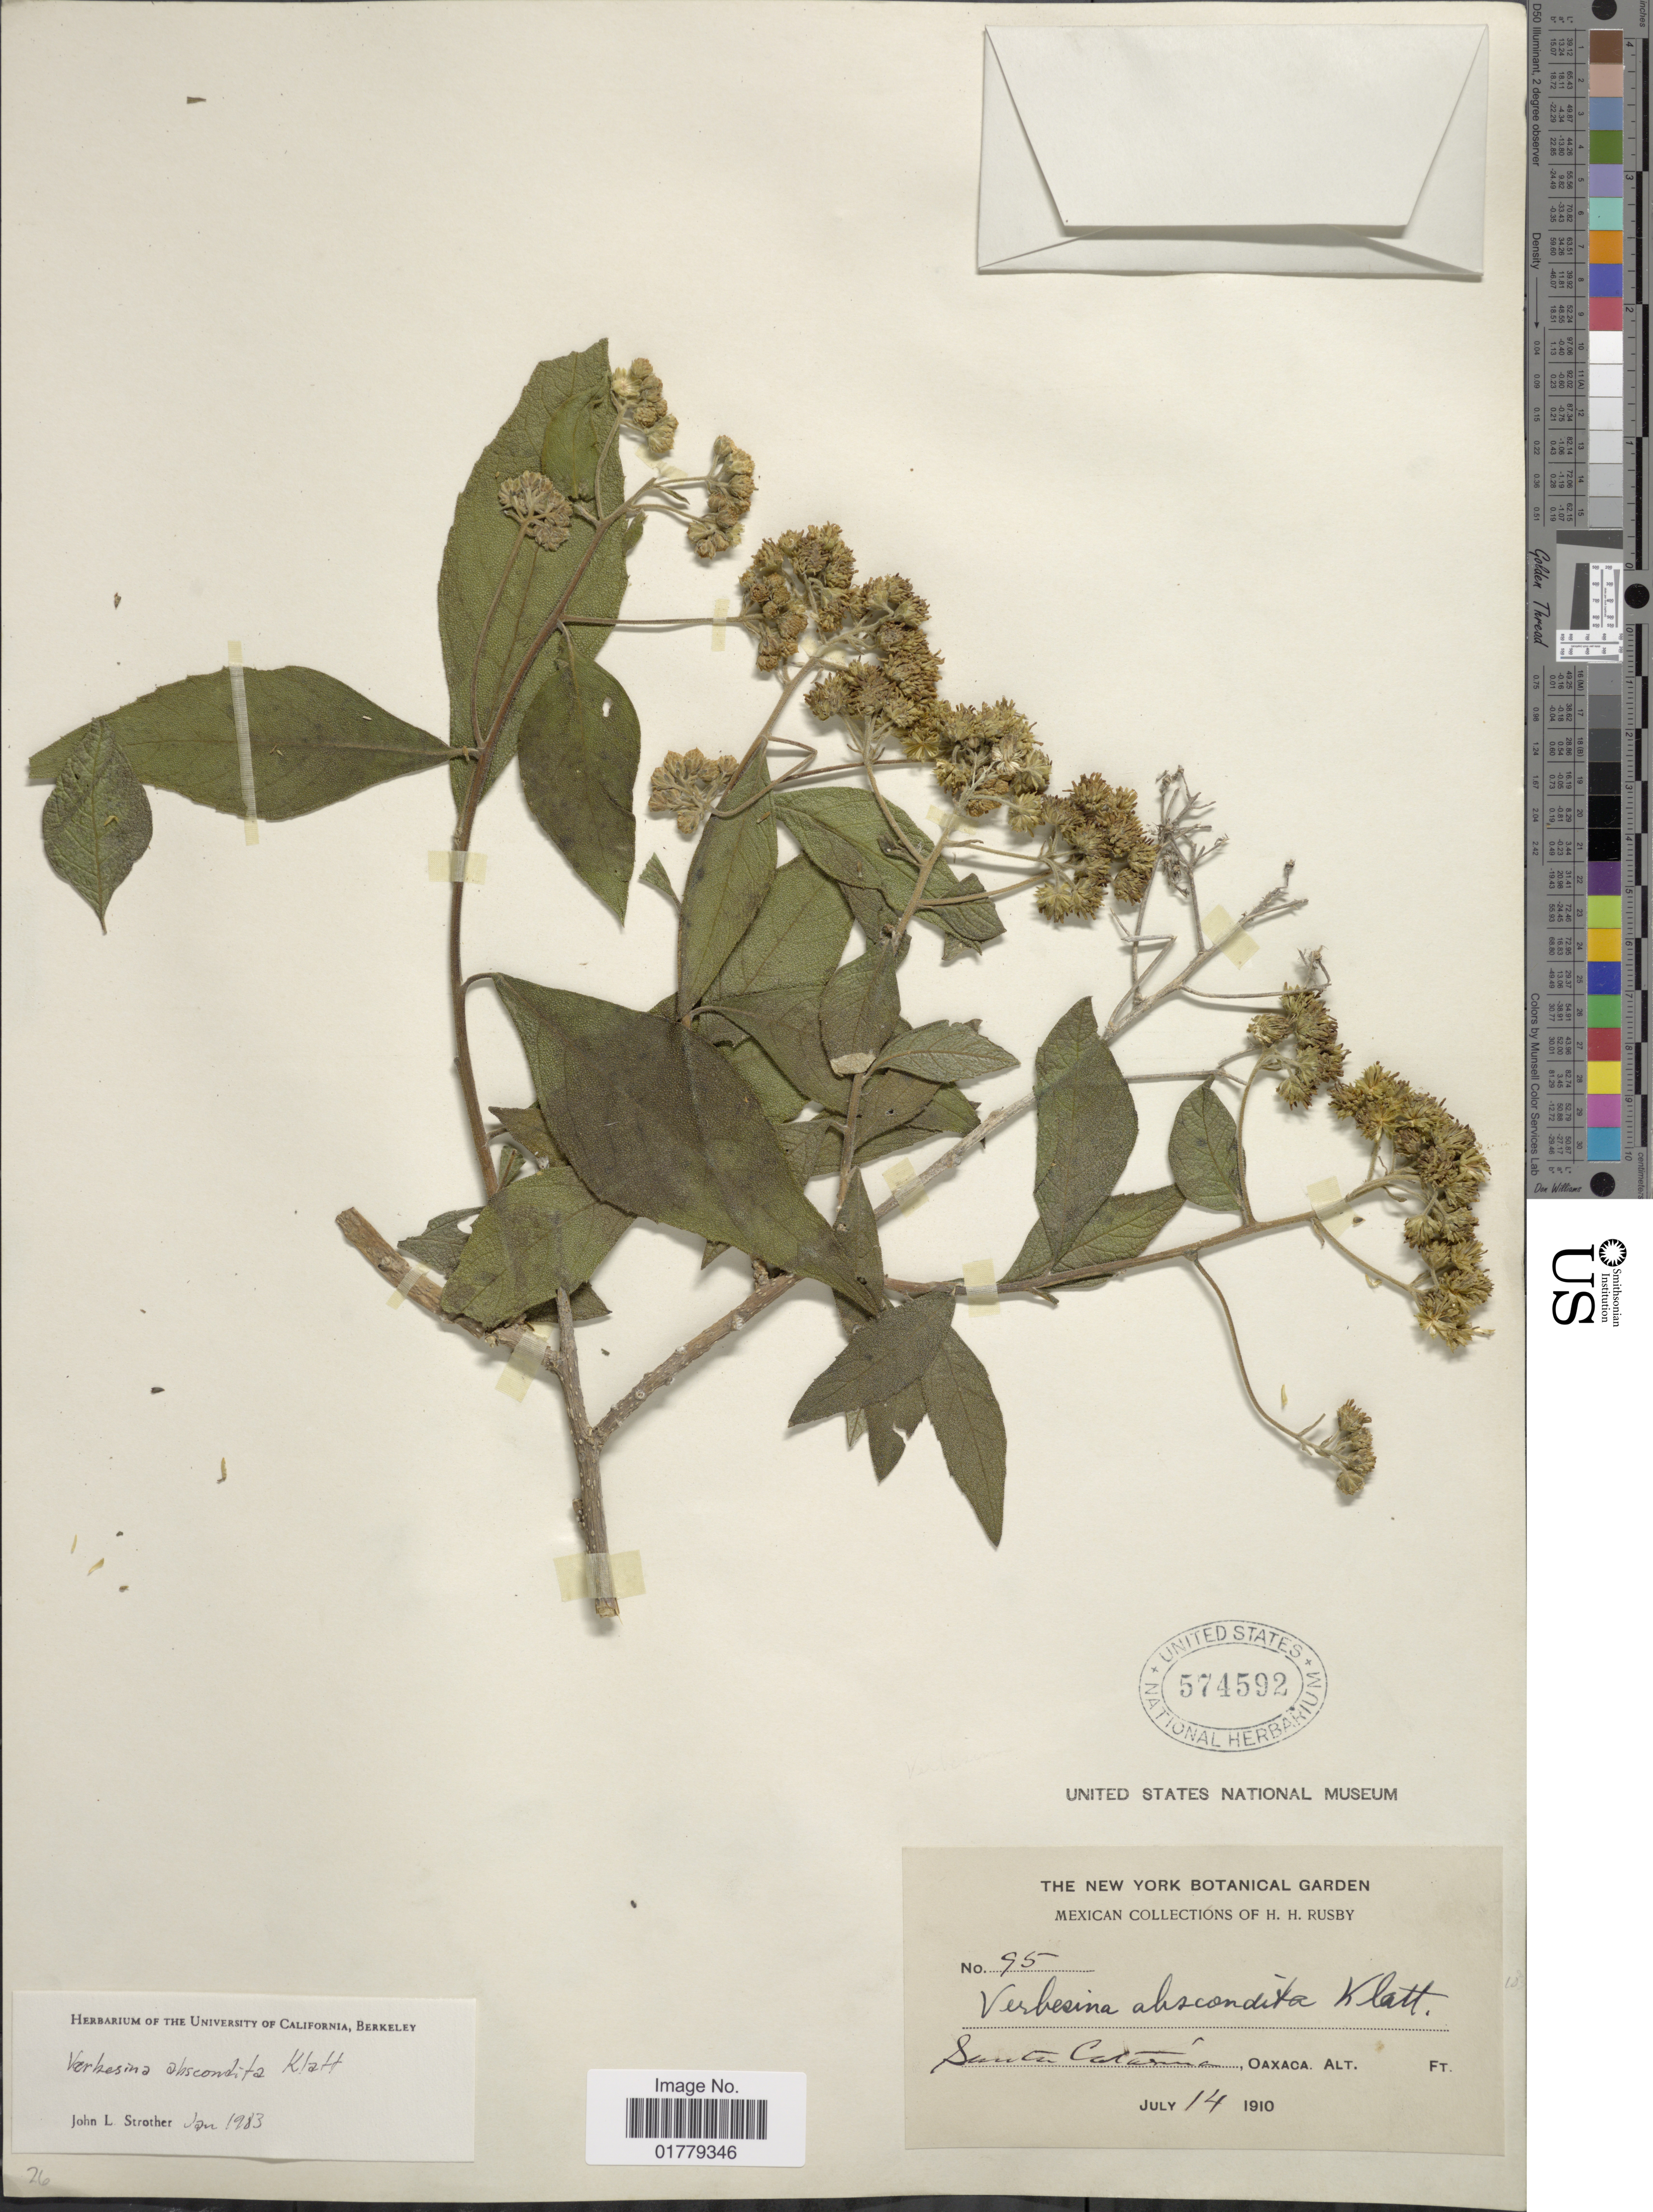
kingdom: Plantae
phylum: Tracheophyta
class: Magnoliopsida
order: Asterales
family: Asteraceae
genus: Verbesina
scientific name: Verbesina abscondita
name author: Klatt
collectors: H. H. Rusby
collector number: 95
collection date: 1910-07-14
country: Mexico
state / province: Oaxaca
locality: Santa Catarina, Oaxaca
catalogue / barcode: US 574592